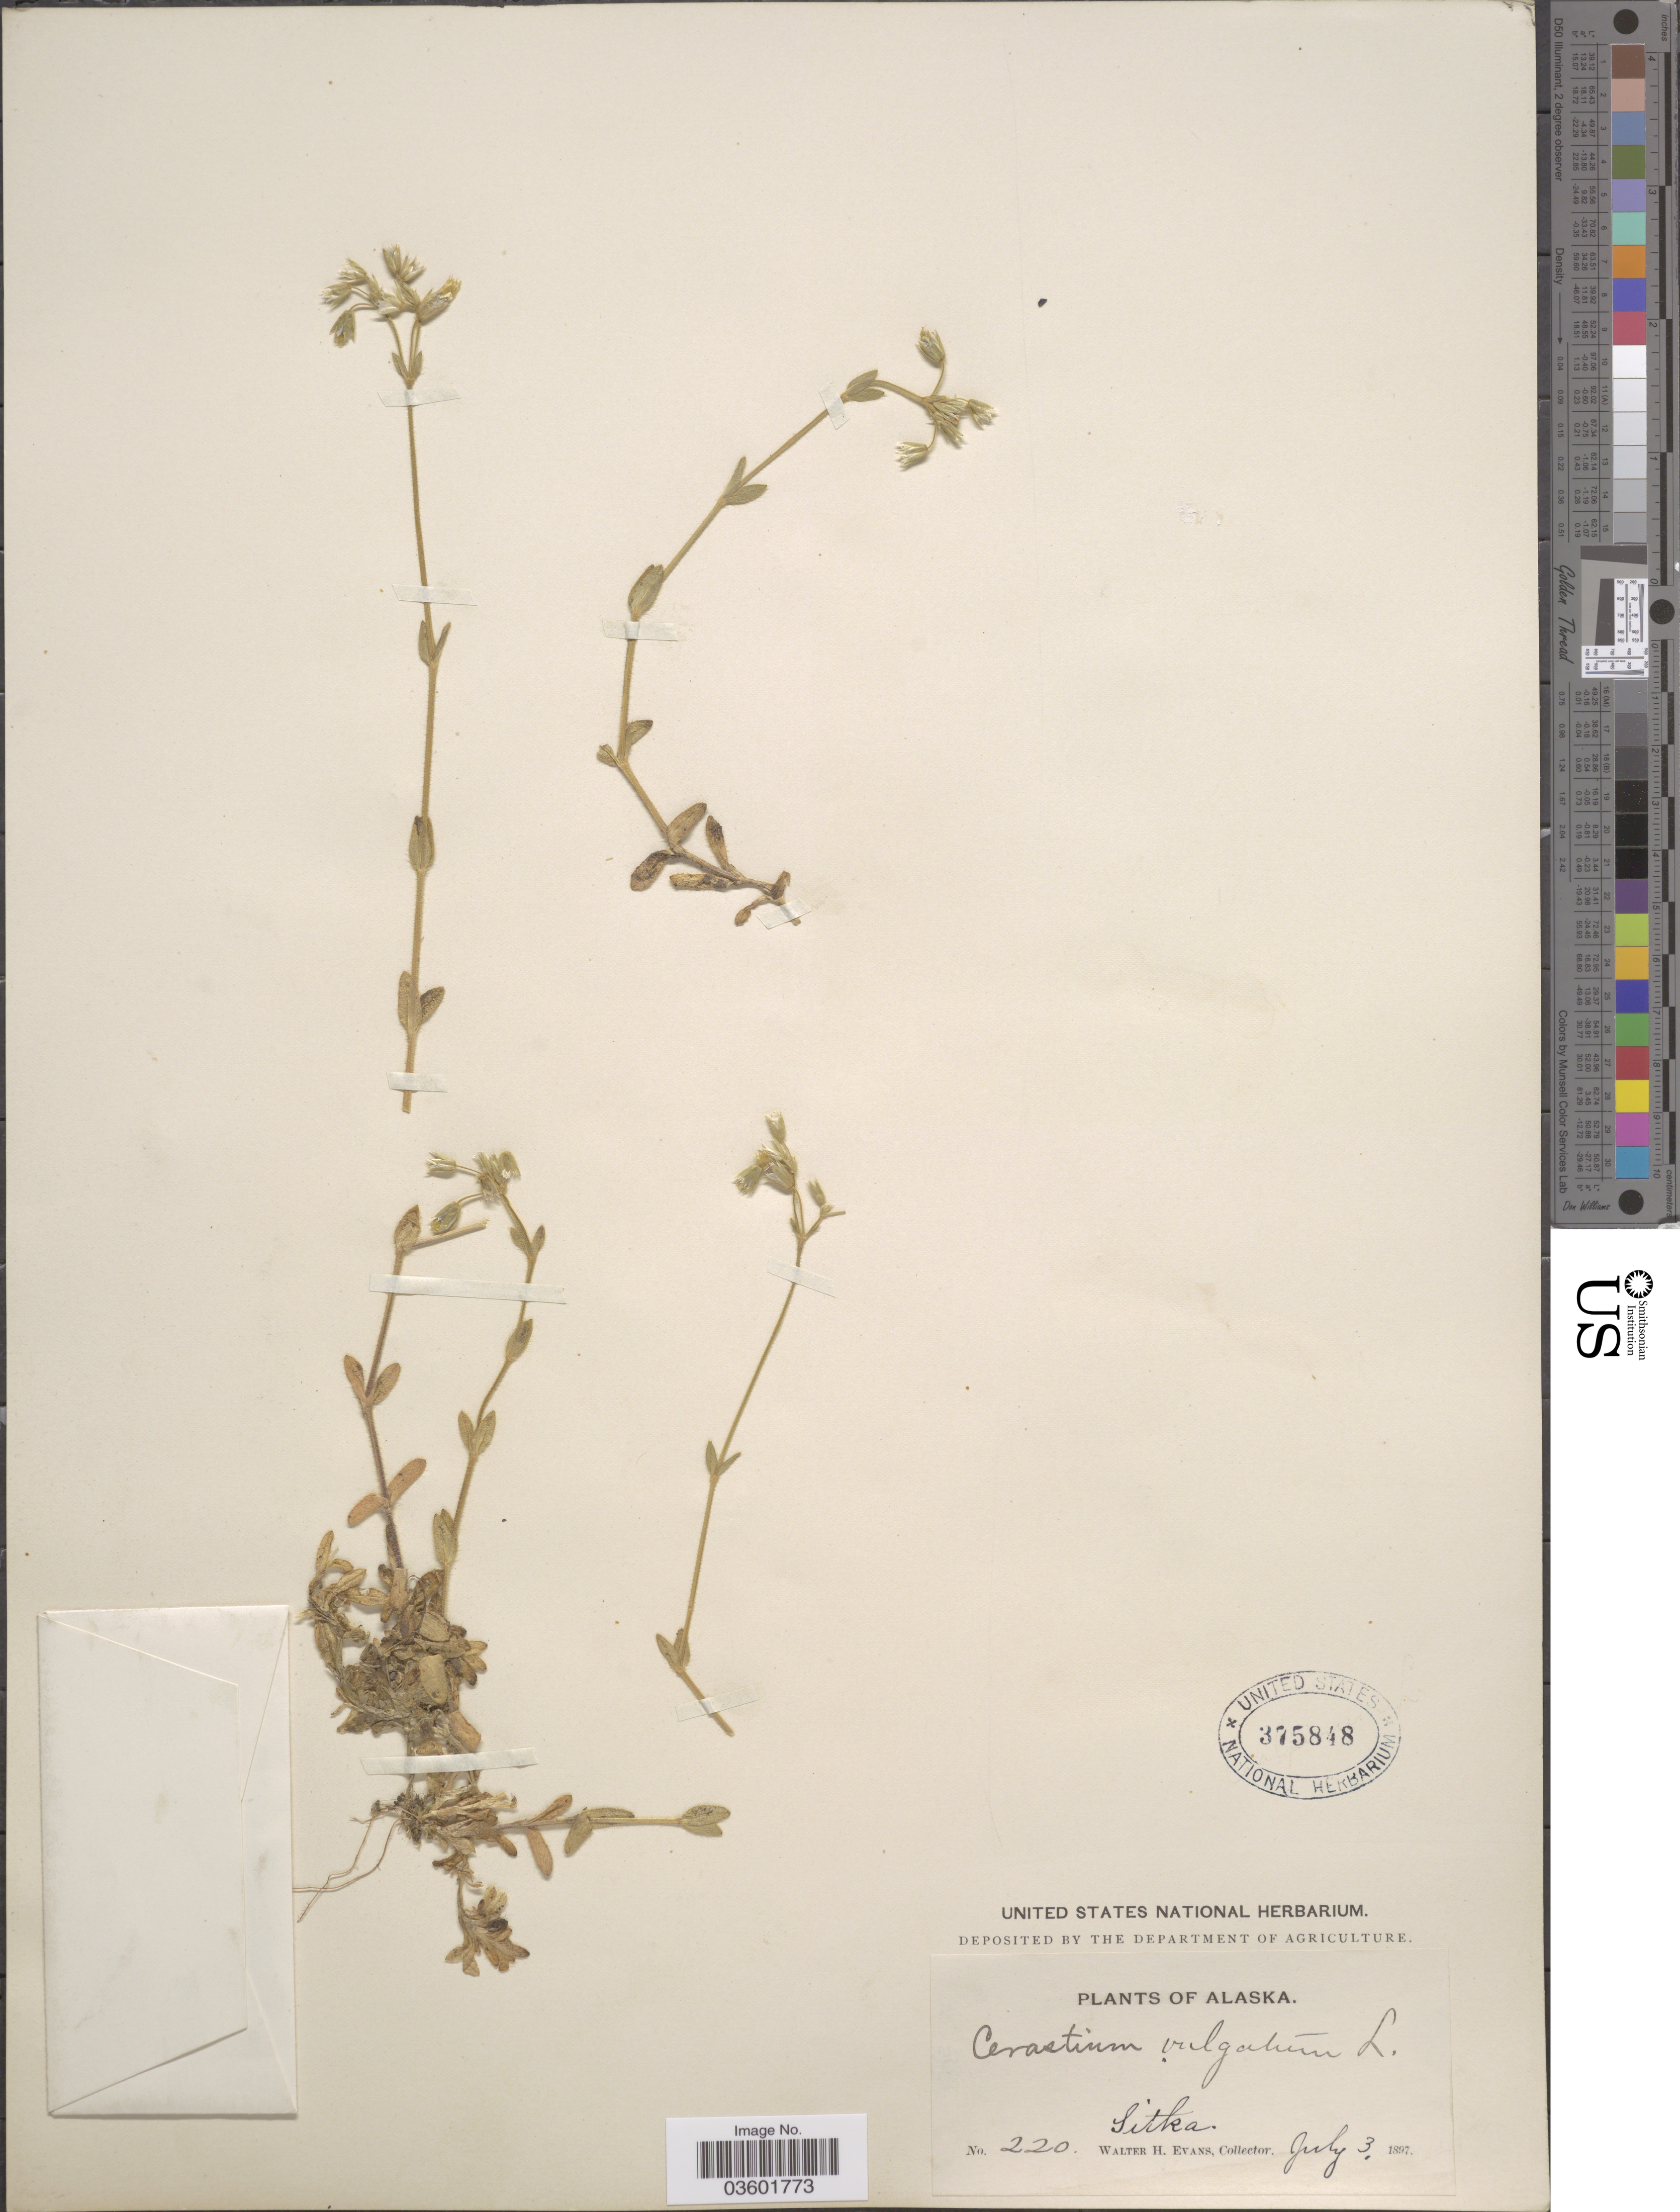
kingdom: Plantae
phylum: Tracheophyta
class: Magnoliopsida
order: Caryophyllales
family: Caryophyllaceae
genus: Cerastium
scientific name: Cerastium caespitosum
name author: Rchb. & Kit.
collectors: W. H. Evans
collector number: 220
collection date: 1897-07-03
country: United States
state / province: Alaska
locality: Sitka.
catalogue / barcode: US 375848